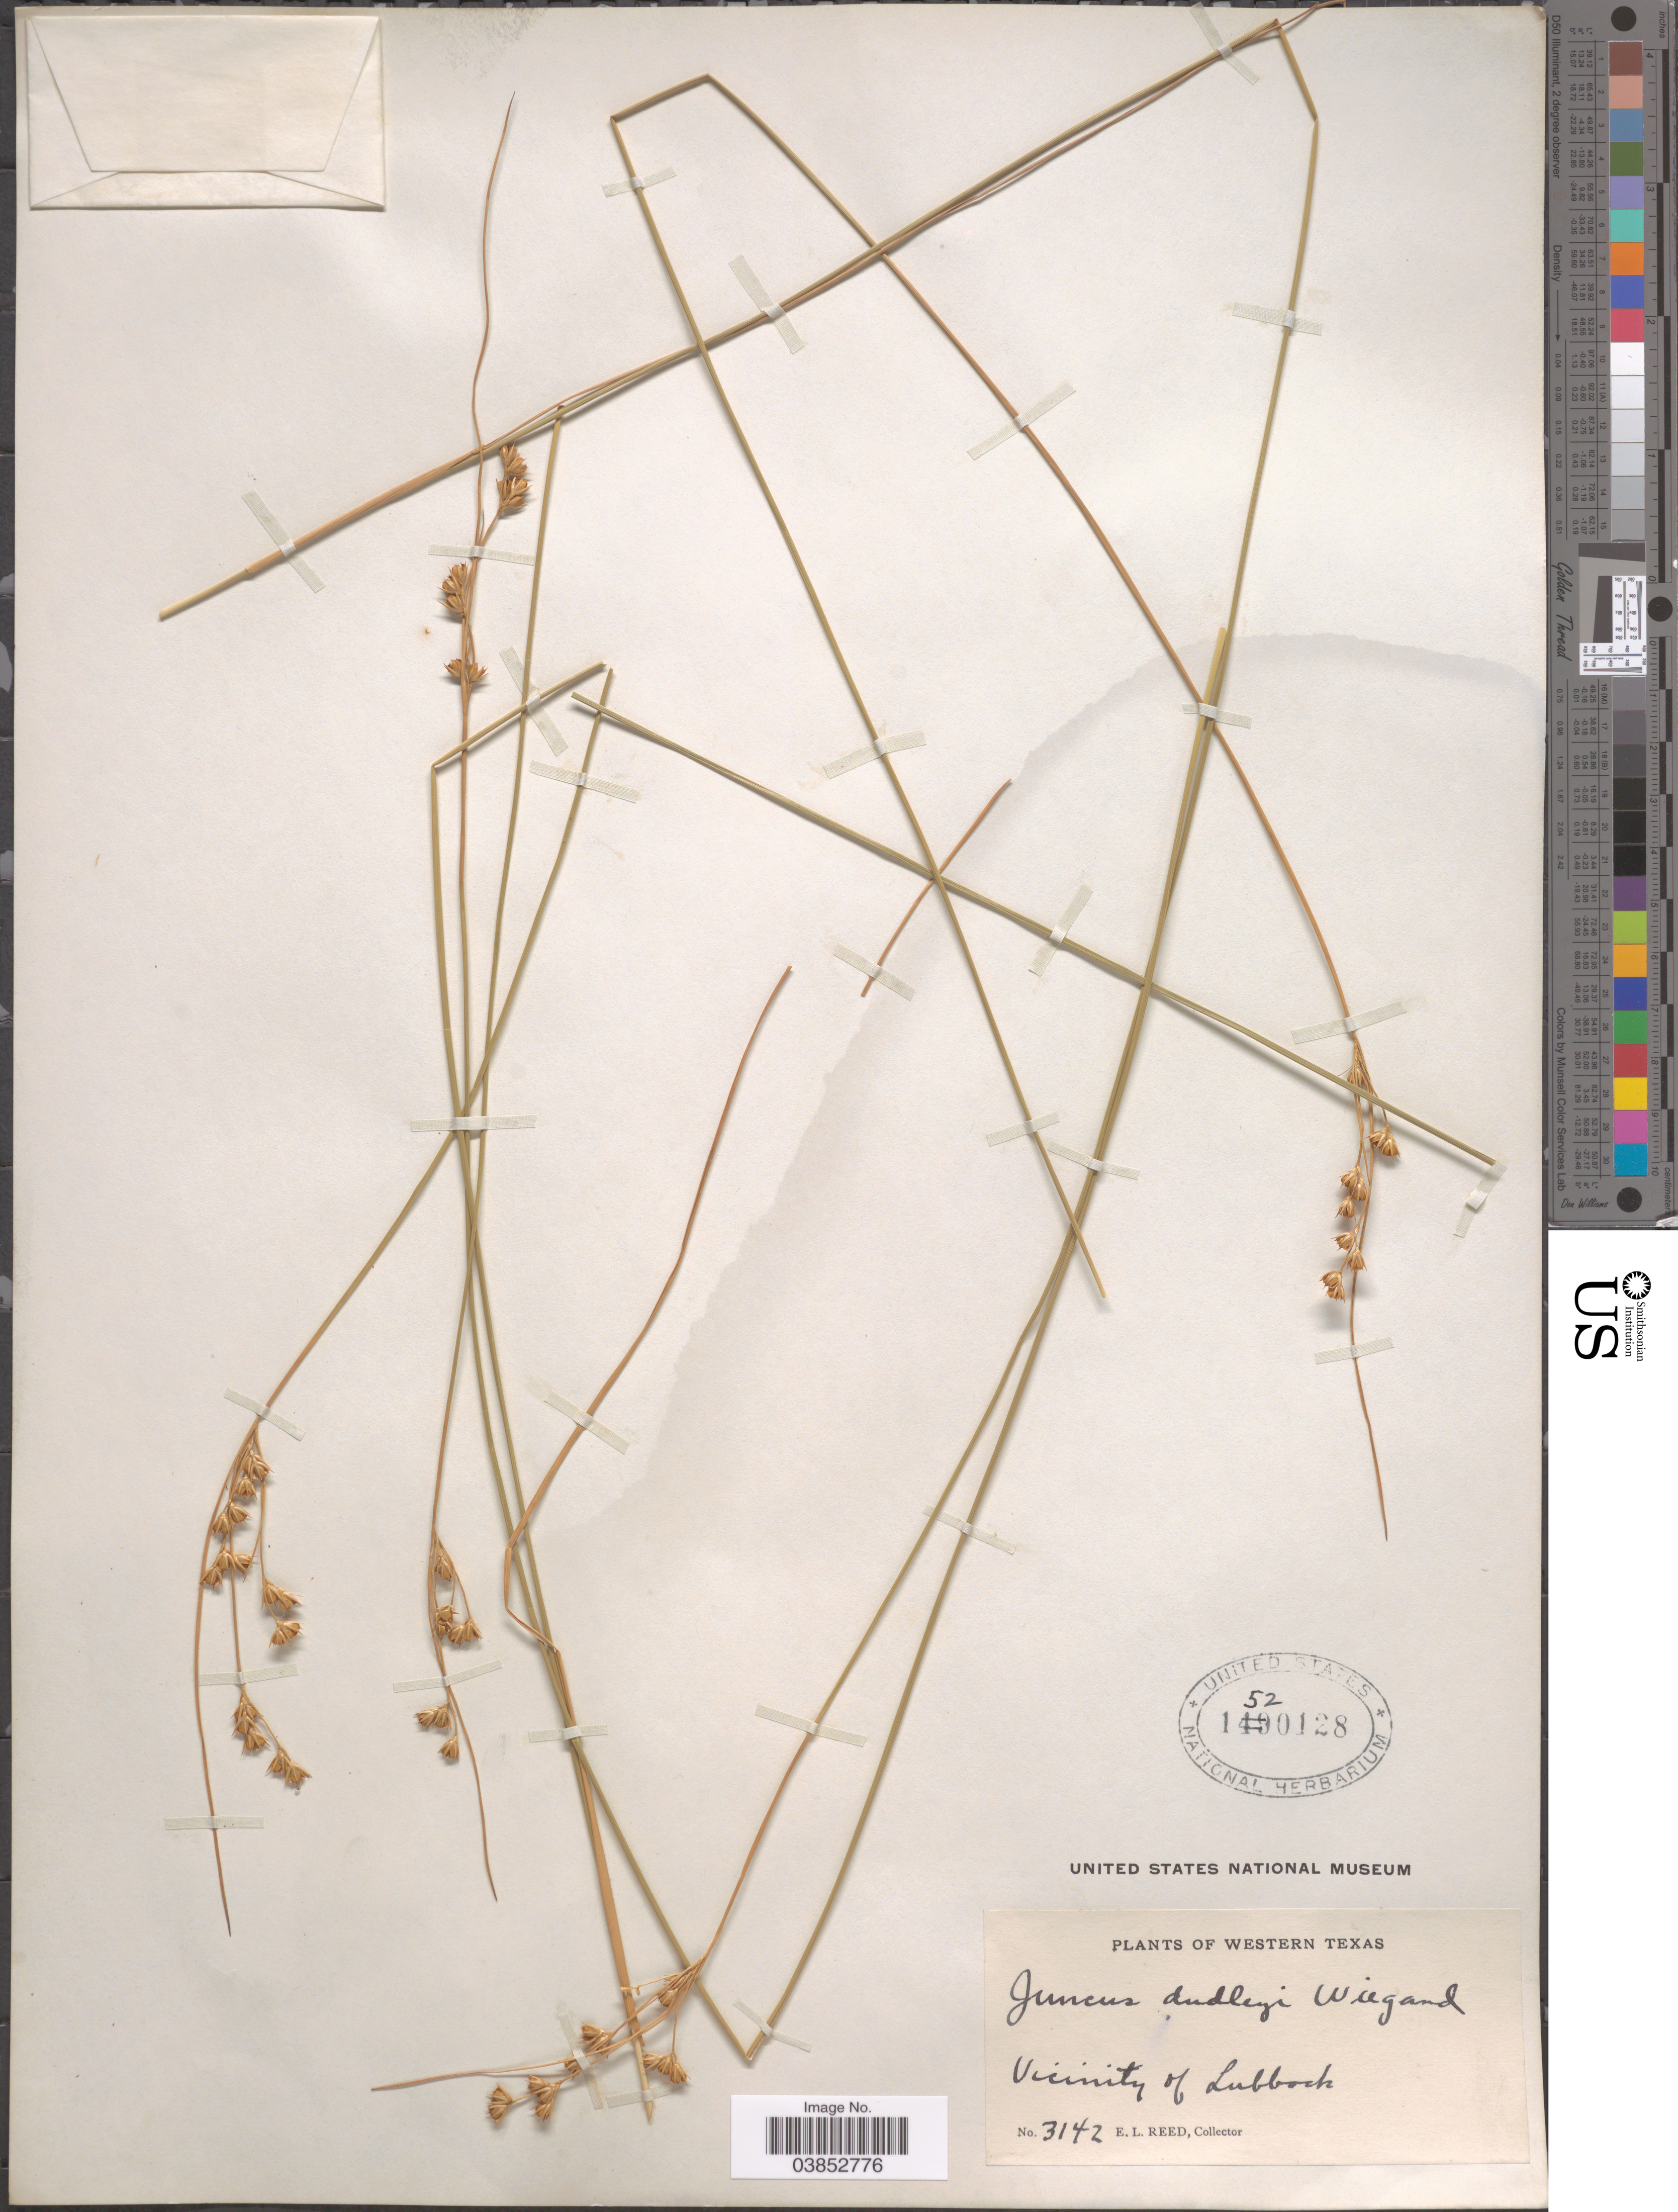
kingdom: Plantae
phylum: Tracheophyta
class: Liliopsida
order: Poales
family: Juncaceae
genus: Juncus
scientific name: Juncus dudleyi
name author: Wiegand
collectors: E. Reed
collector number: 3141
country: United States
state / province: Texas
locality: Western Texas. Vicinity of Lubbock.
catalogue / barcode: US 1520128